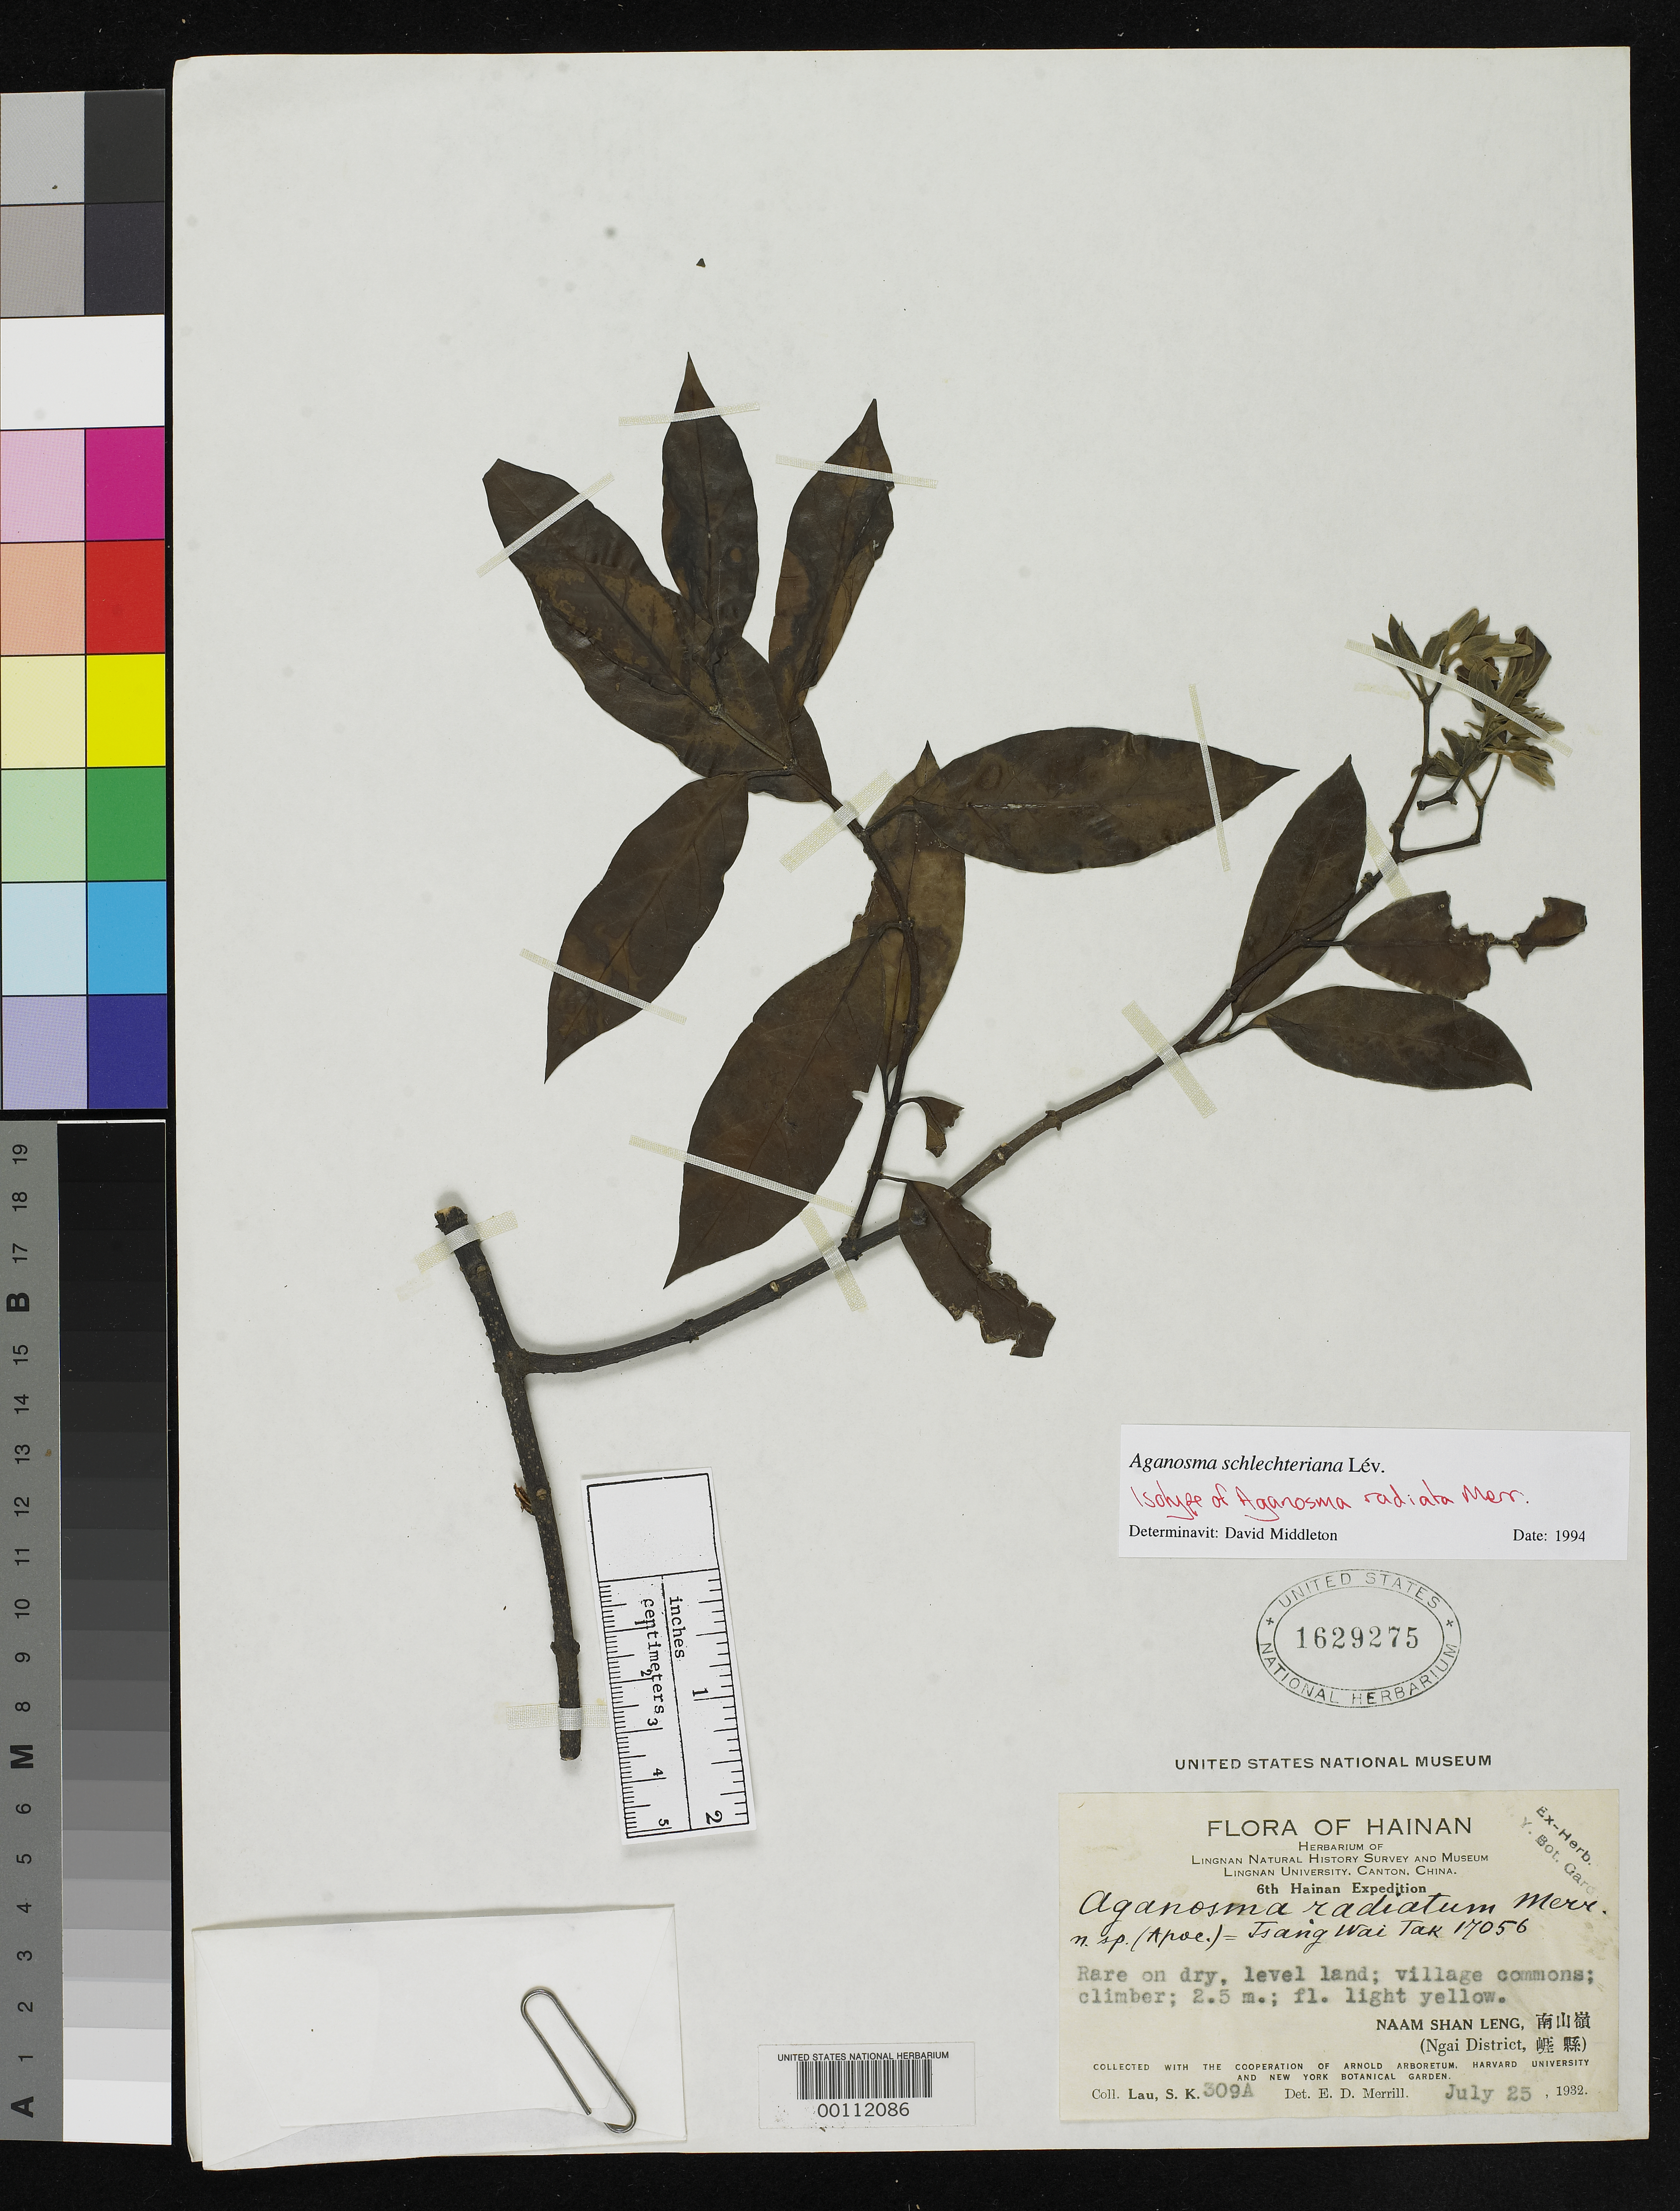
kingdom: Plantae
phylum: Tracheophyta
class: Magnoliopsida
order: Gentianales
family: Apocynaceae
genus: Aganosma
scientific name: Aganosma radiata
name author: Merr.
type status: Isotype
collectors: S. K. Lau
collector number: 309a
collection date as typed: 25 Jul 1932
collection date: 1932-07-25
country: China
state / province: Hainan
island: Hainan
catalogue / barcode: US 1629275